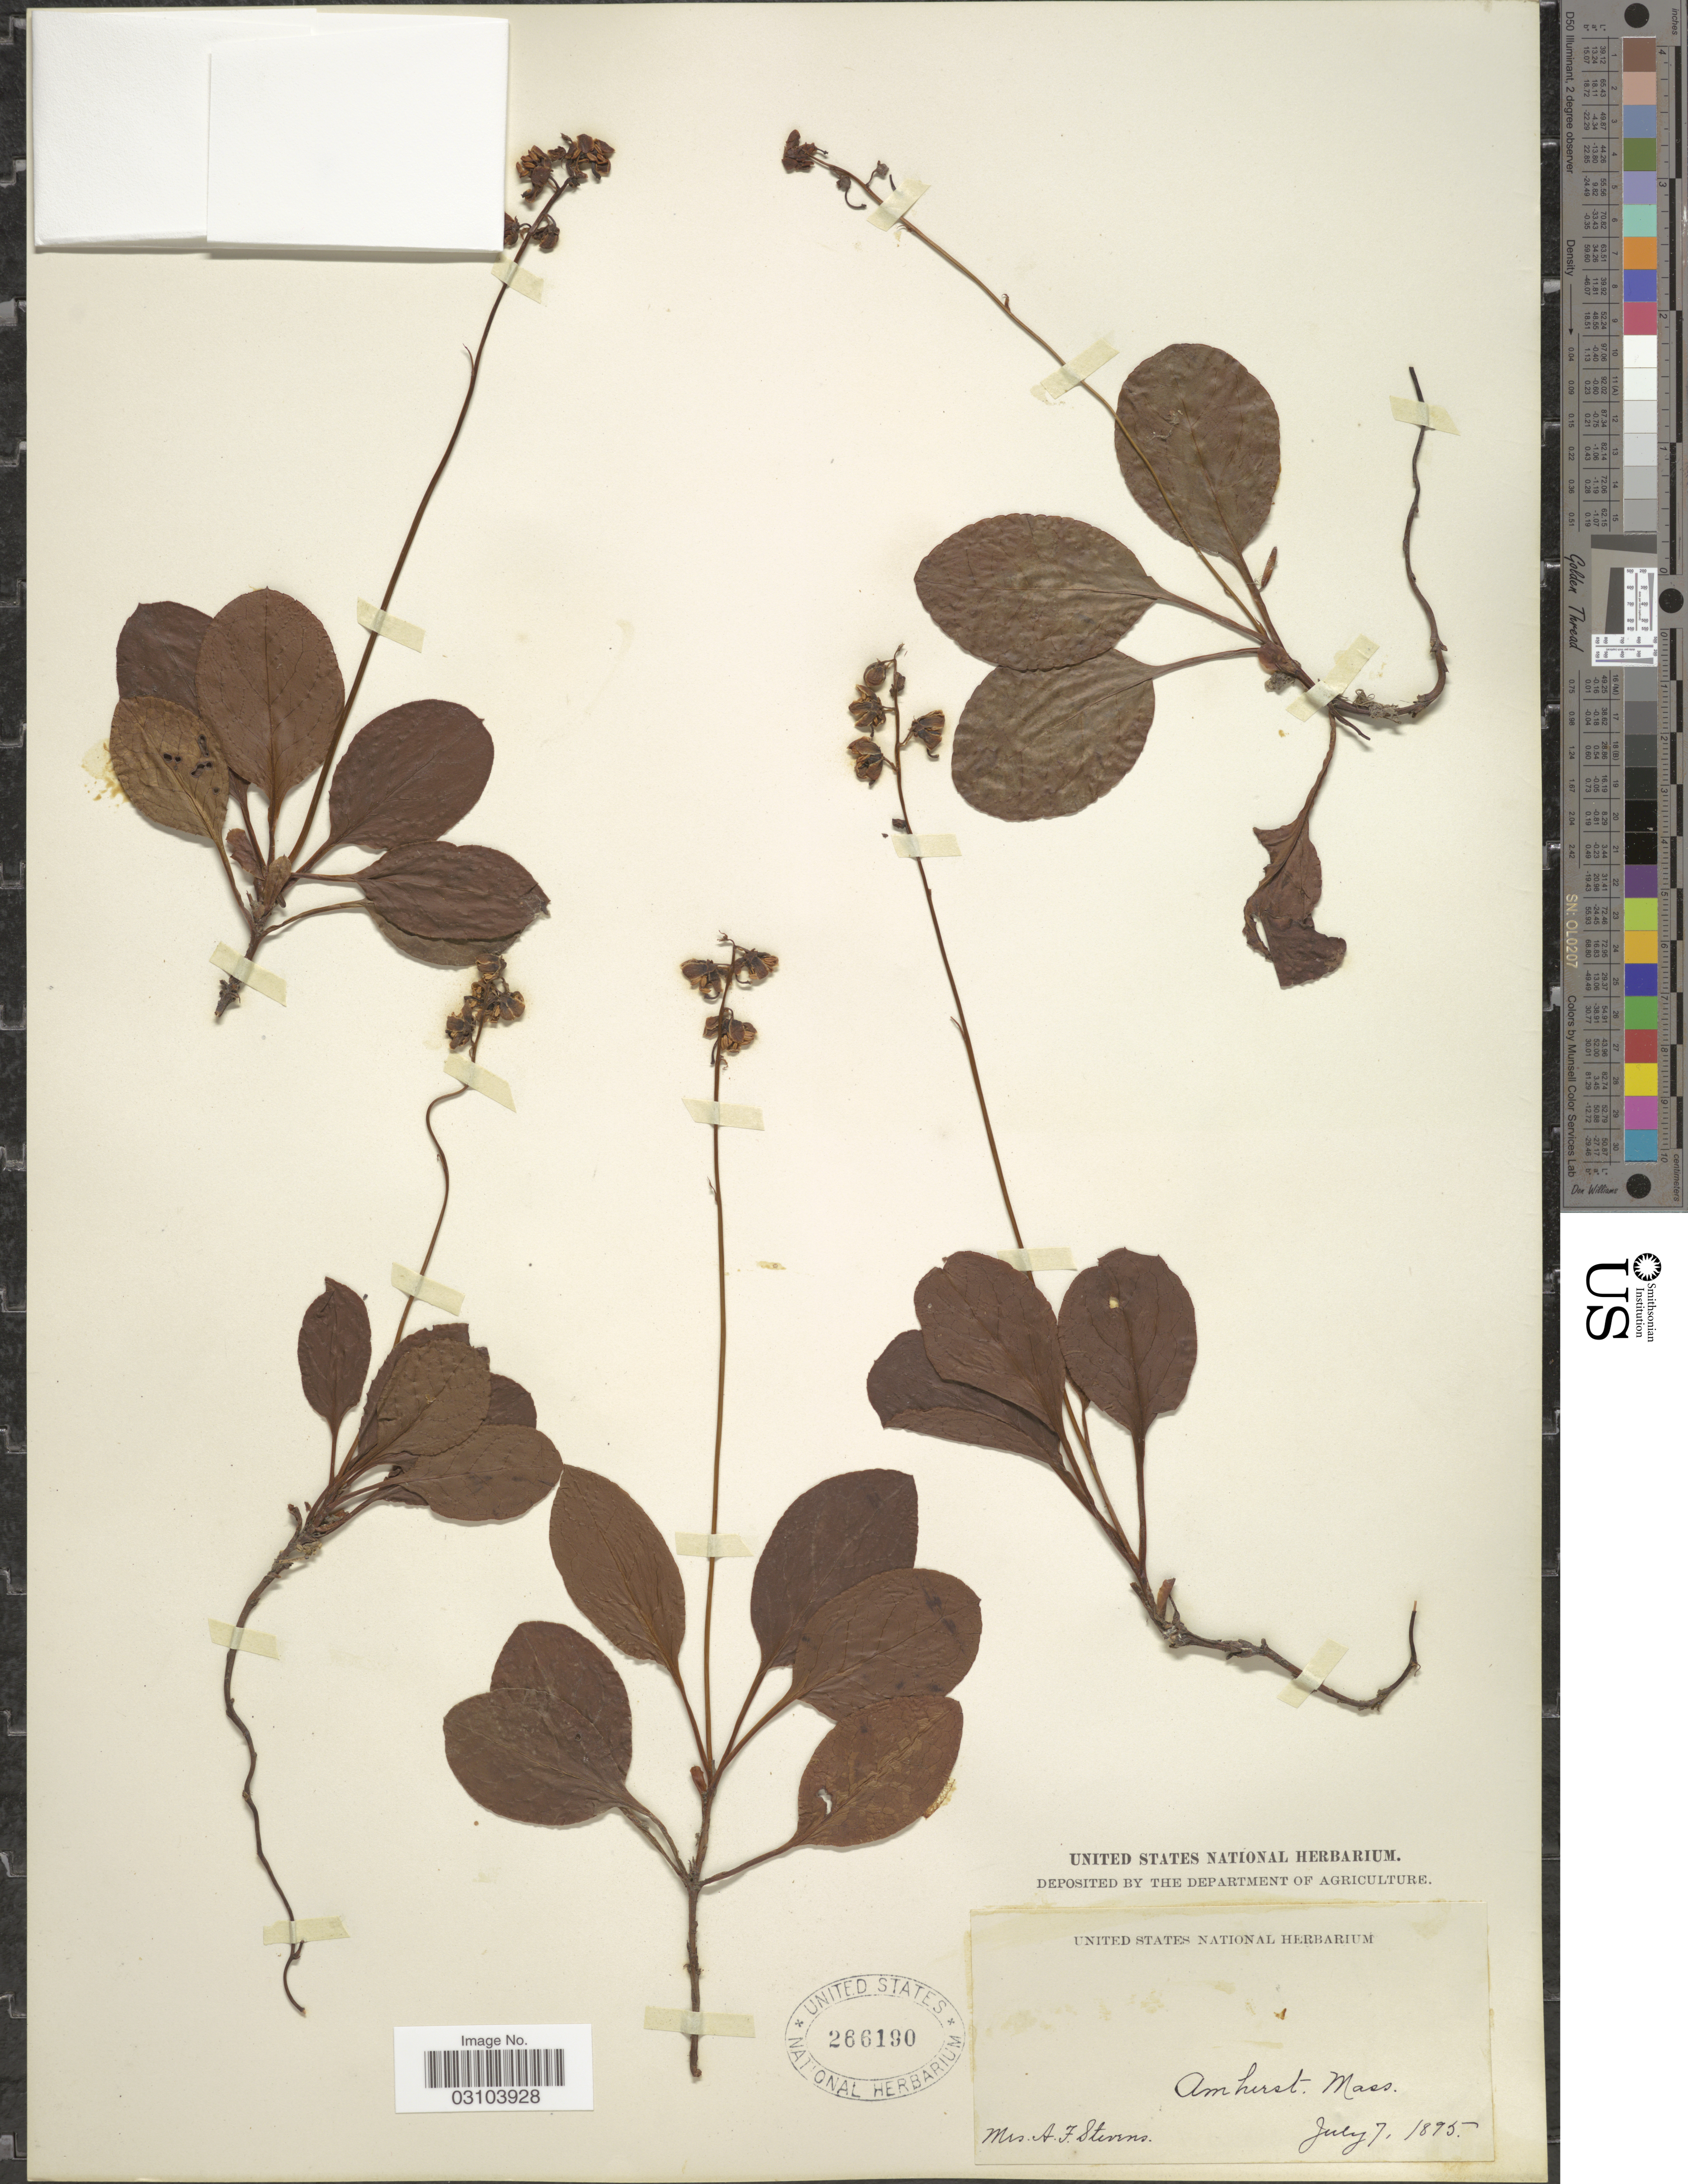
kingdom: Plantae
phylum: Tracheophyta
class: Magnoliopsida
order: Ericales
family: Ericaceae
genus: Pyrola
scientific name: Pyrola elliptica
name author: Nutt.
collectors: A. Stevens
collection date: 1895-07-07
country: United States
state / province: Massachusetts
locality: Amherst. Mass.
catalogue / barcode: US 266190